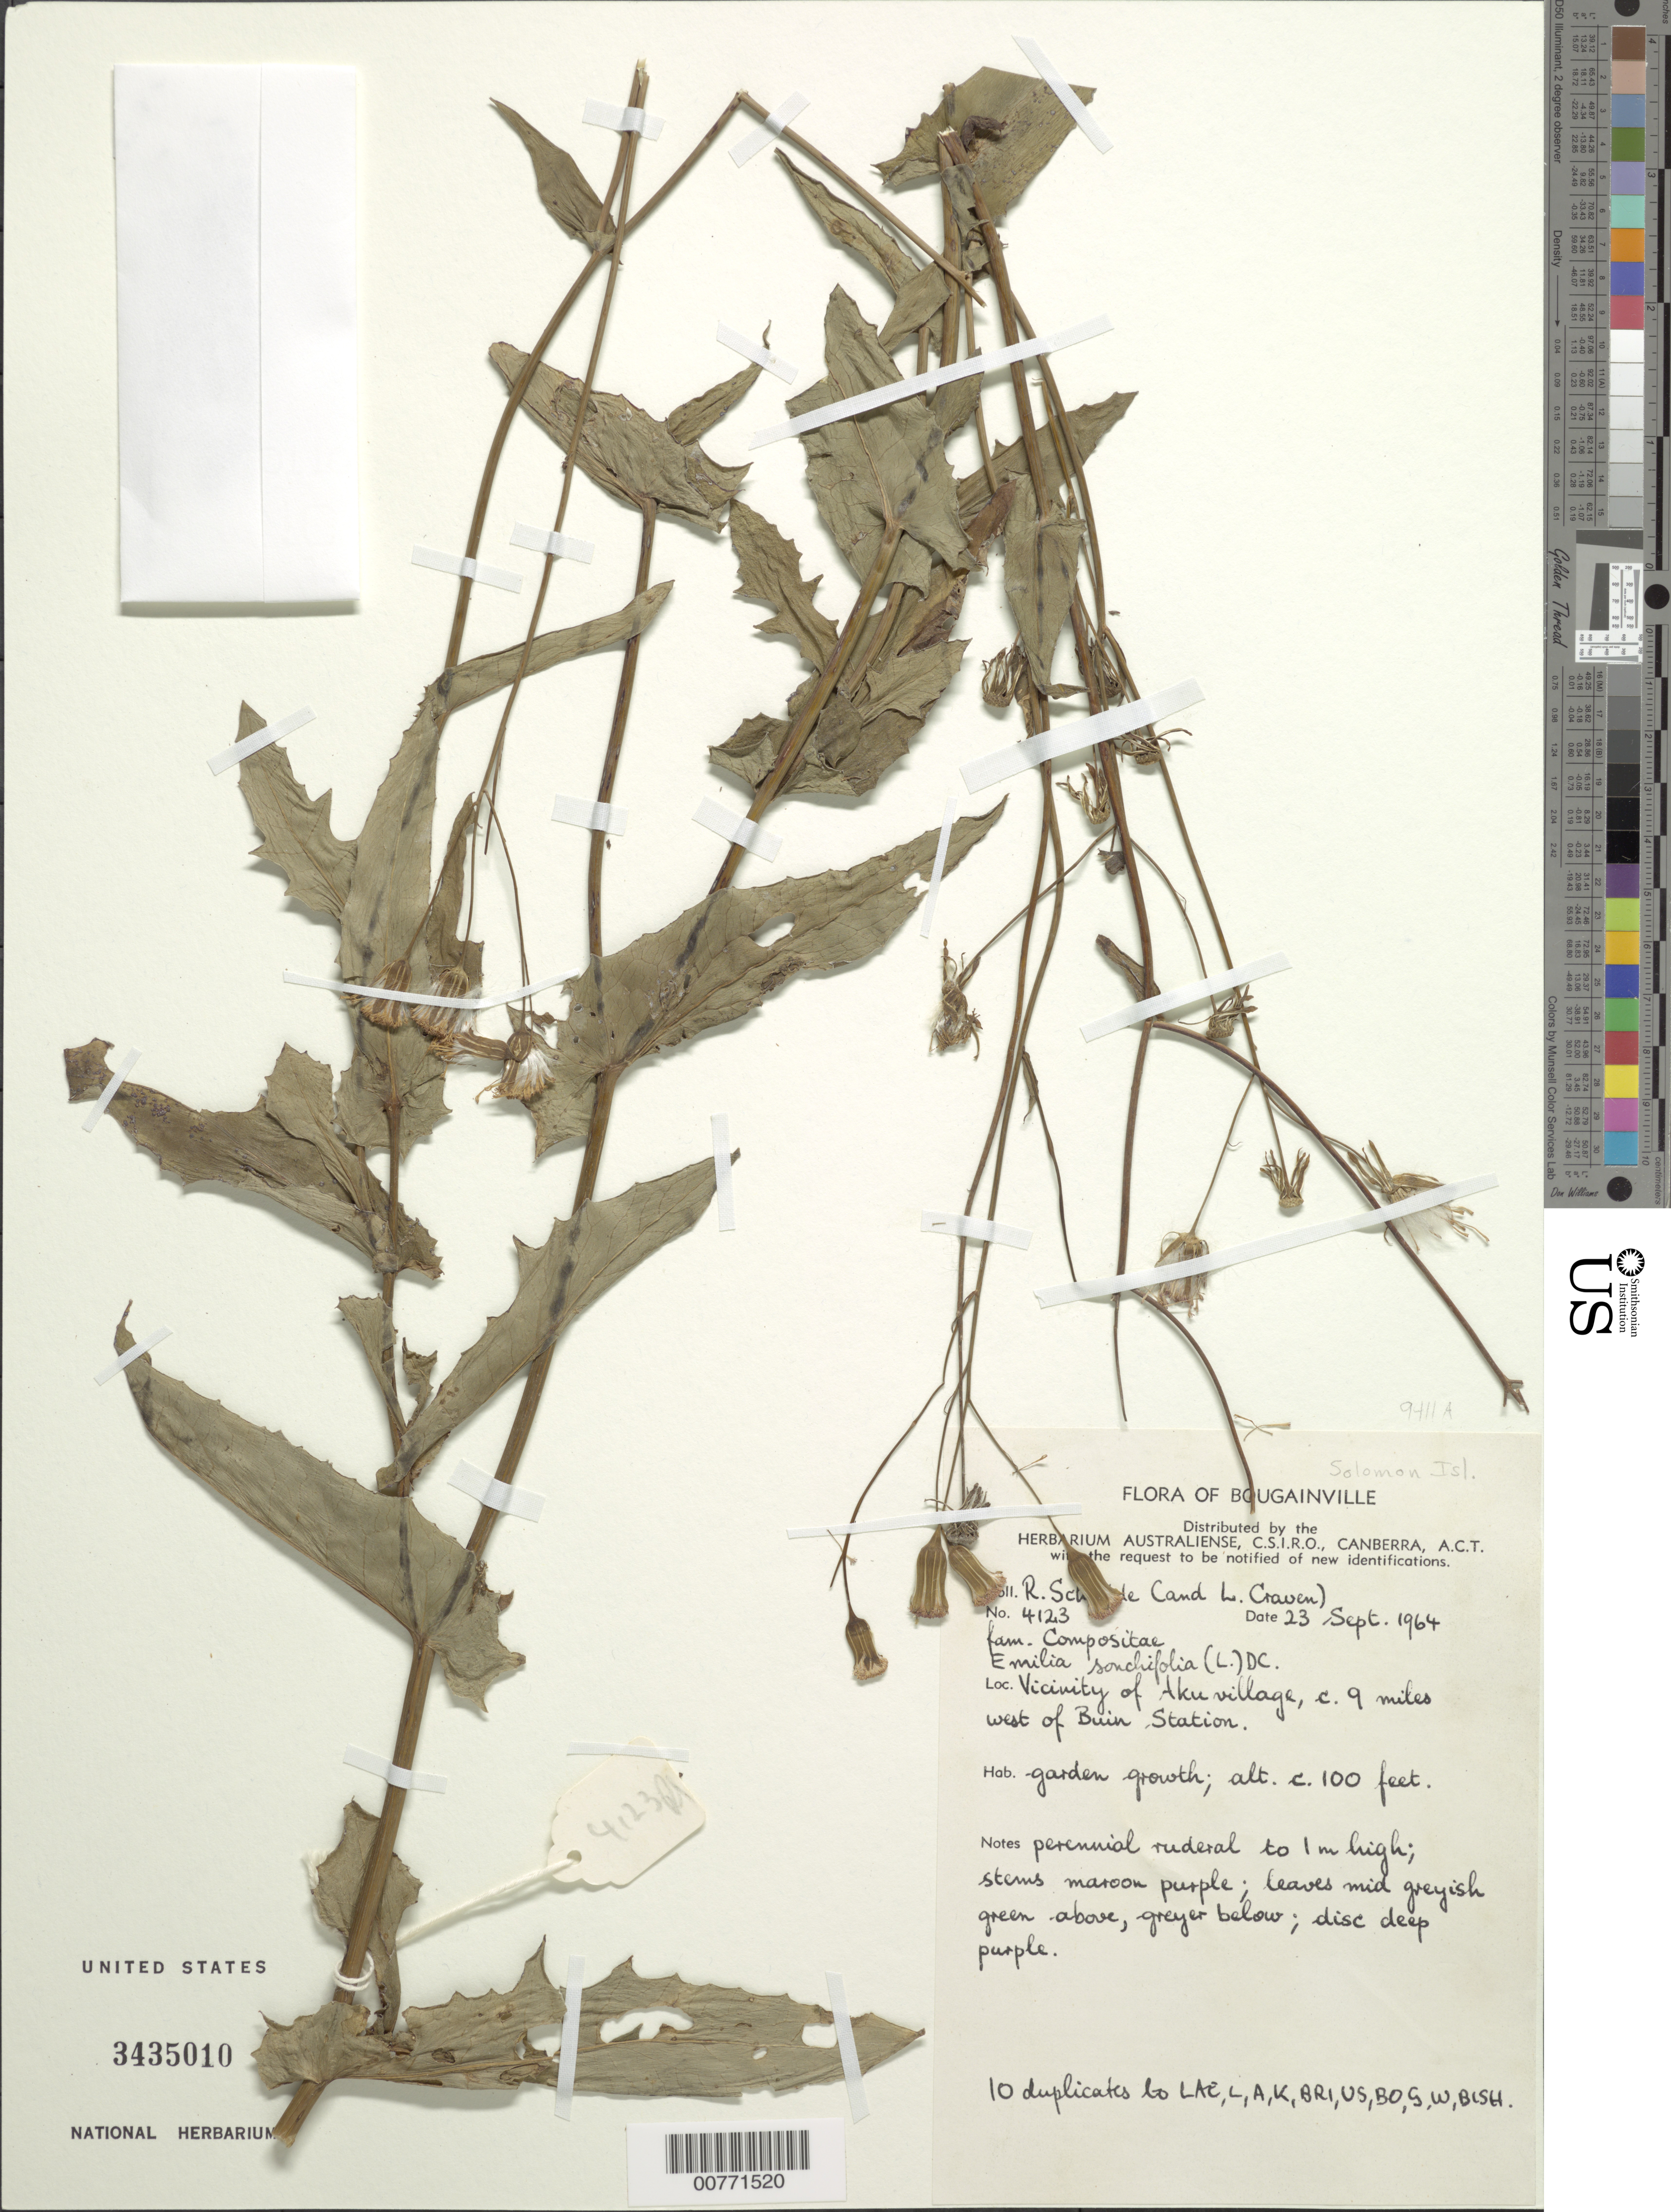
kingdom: Plantae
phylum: Tracheophyta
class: Magnoliopsida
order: Asterales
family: Asteraceae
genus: Emilia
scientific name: Emilia sonchifolia var. sonchifolia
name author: (L.) DC.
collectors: R. Schodde & L. A. Craven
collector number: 4123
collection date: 1964-09-23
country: Papua New Guinea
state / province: Milne Bay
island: Bougainville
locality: Bougainville, vic. Aku village, ca. 9 miles W of Buin Station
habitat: Garden growth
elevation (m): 30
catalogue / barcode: US 3435010